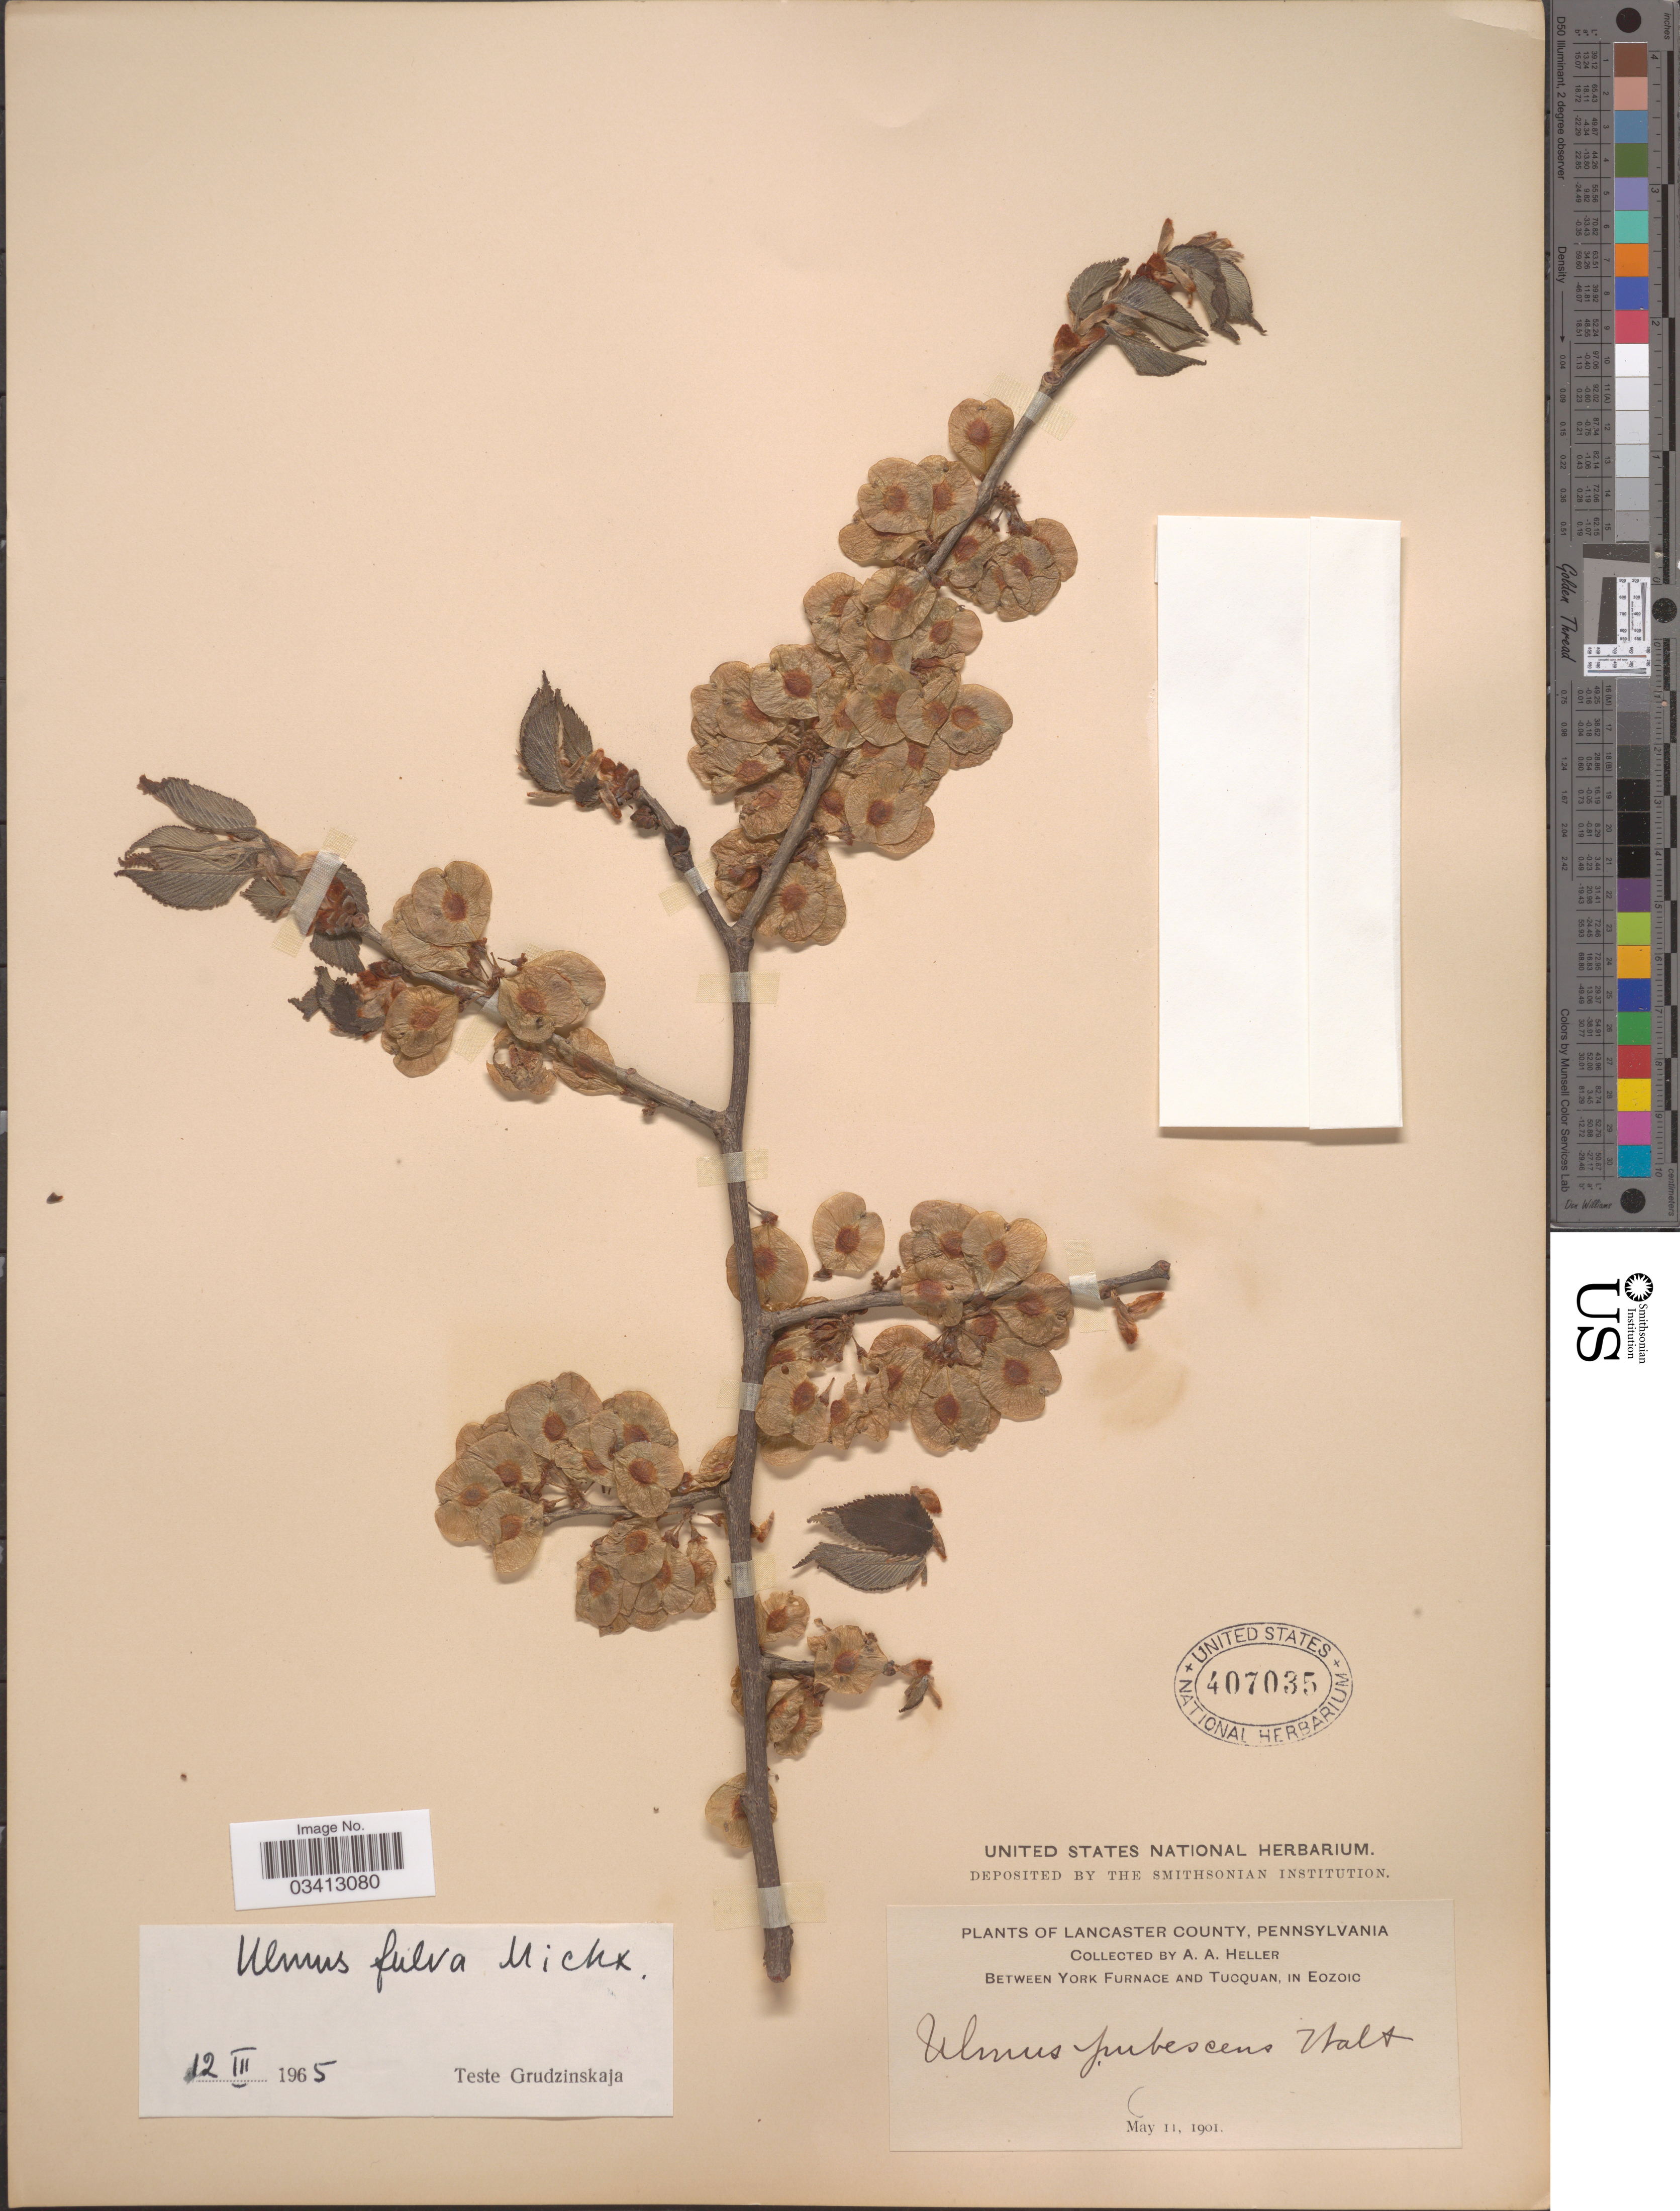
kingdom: Plantae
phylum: Tracheophyta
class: Magnoliopsida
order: Rosales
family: Ulmaceae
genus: Ulmus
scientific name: Ulmus rubra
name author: Muhl.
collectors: A. A. Heller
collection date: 1901-05-11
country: United States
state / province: Pennsylvania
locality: Lancaster County. Between York Furnace and Tucquan, in Eozoic.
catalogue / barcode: US 407035